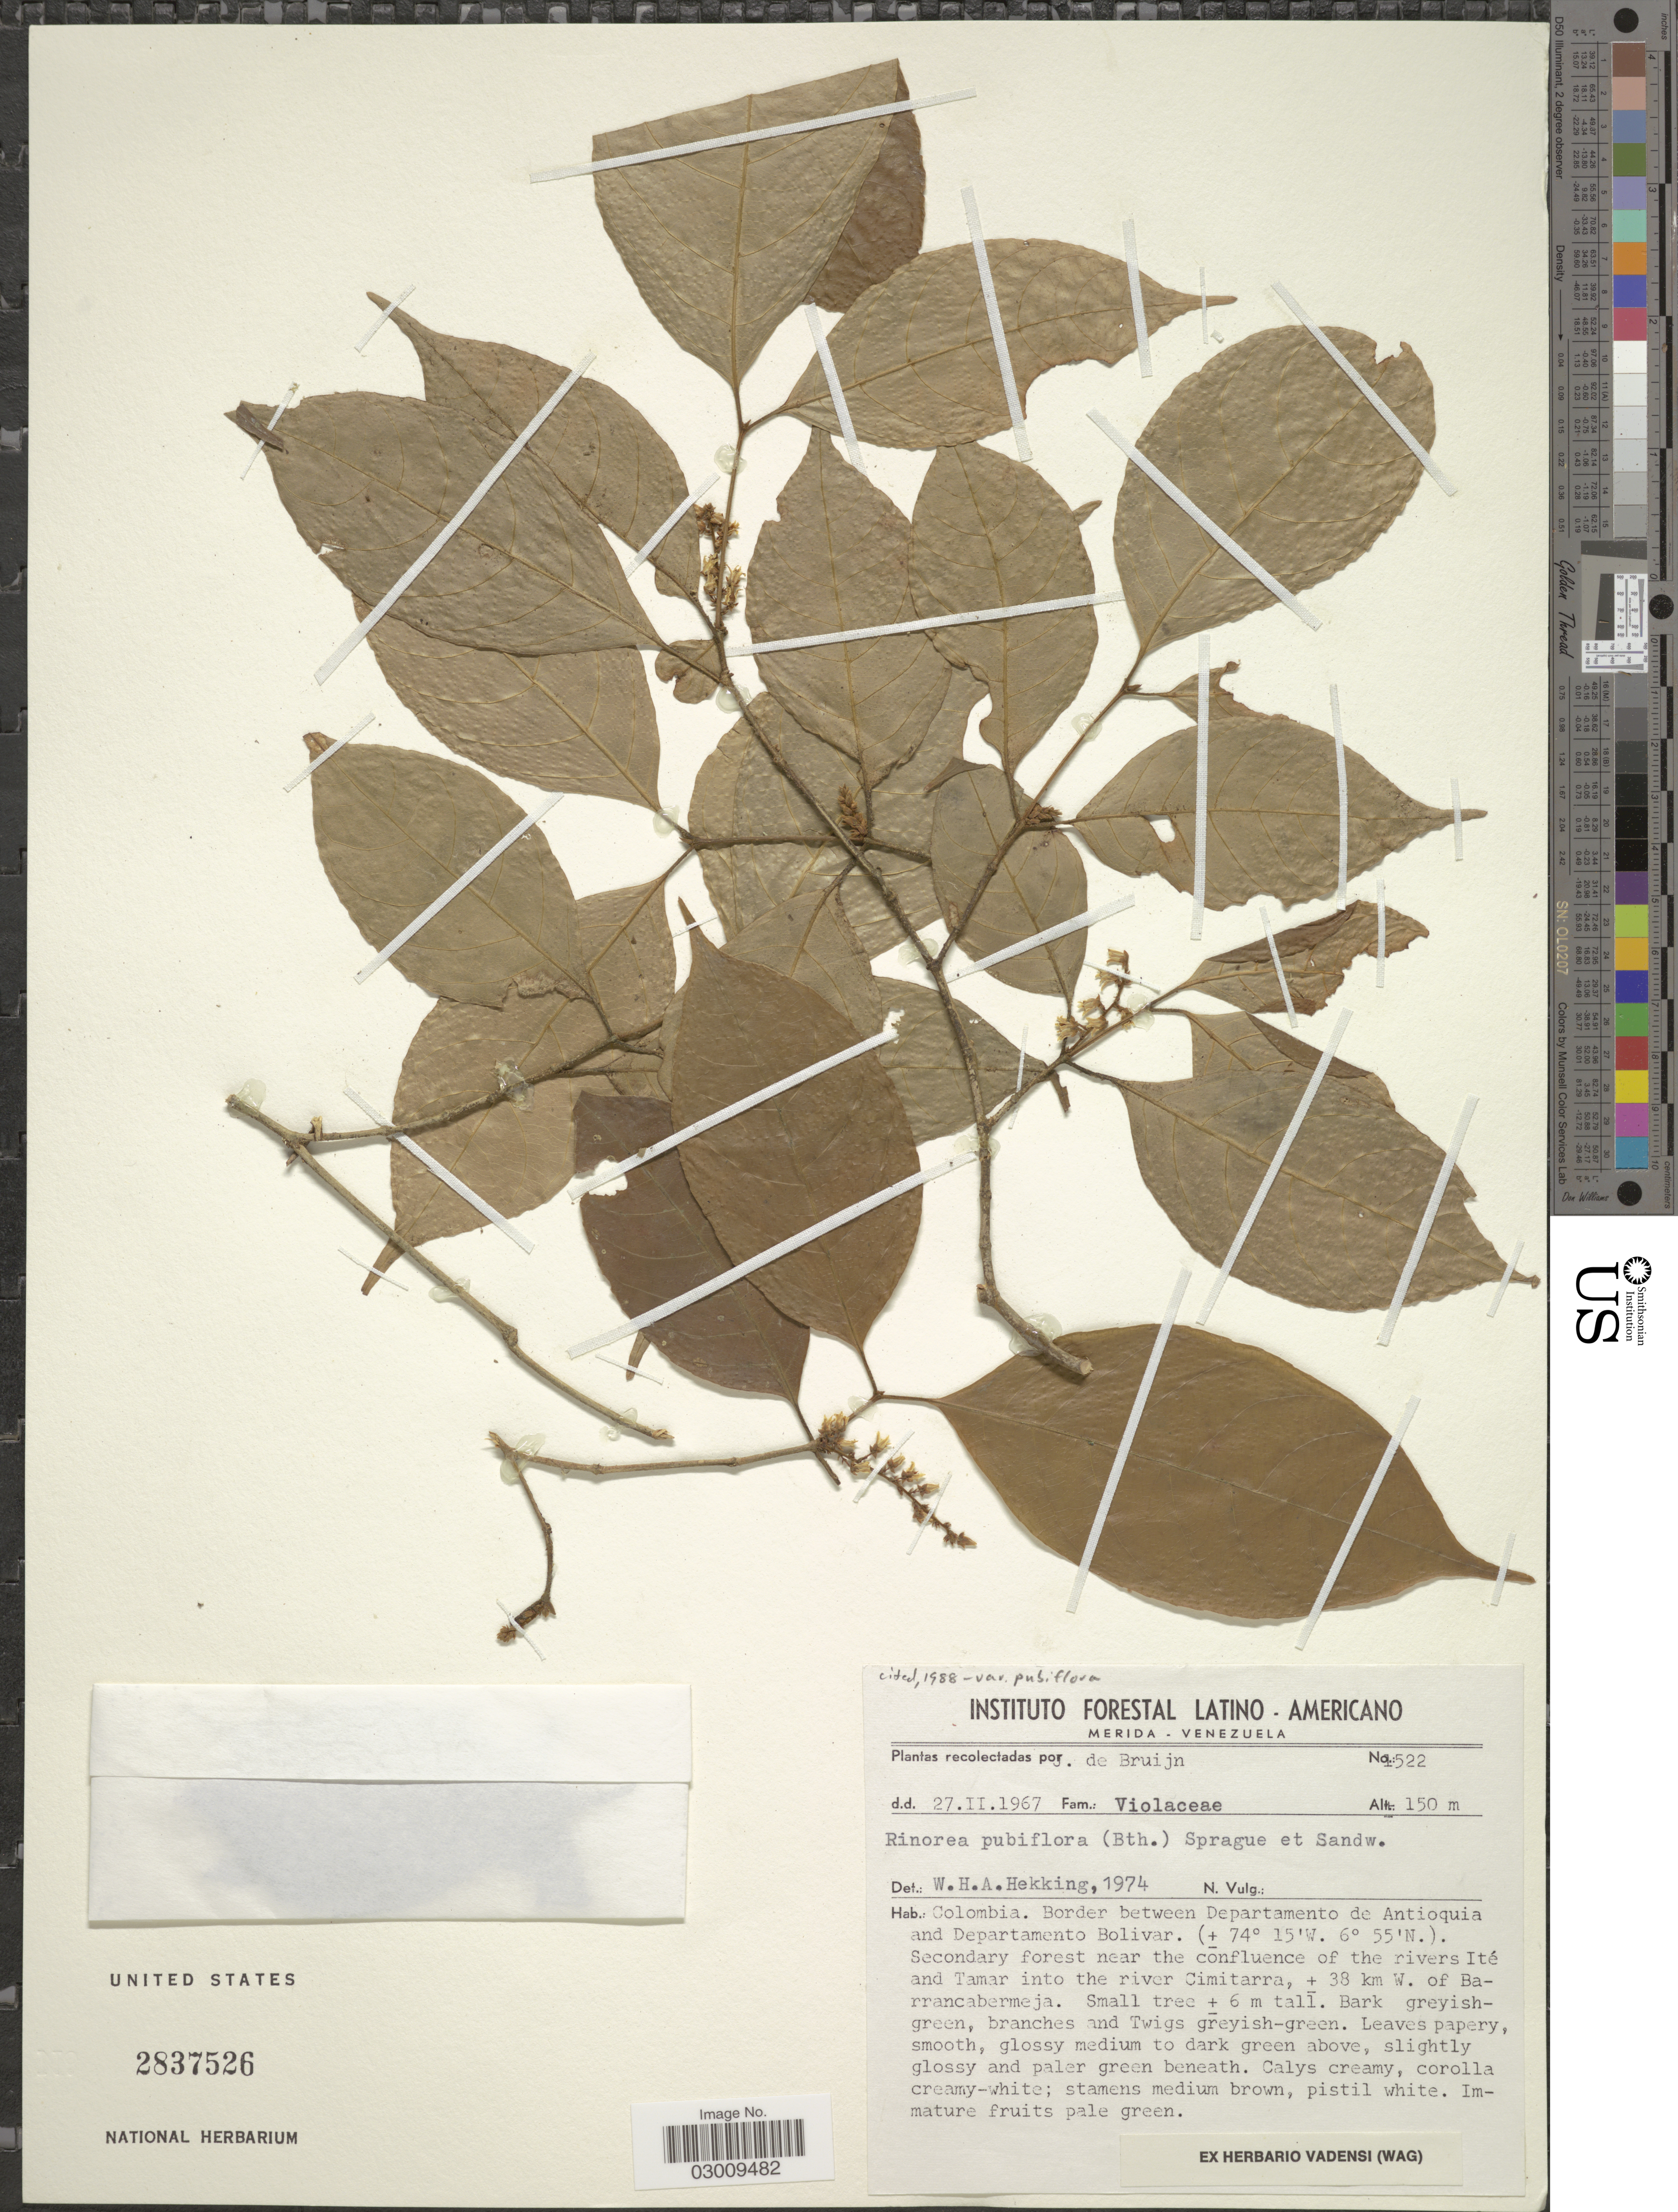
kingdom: Plantae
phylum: Tracheophyta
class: Magnoliopsida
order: Malpighiales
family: Violaceae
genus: Rinorea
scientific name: Rinorea pubiflora var. pubiflora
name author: (Benth.) Sprague & Sandwith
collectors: J. Bruijn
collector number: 1522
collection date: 1967-02-27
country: Colombia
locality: Border between Departamento de Antioquia and Departamento Bolivar. Secondary forest near the confluence of the rivers Ité and Tamar into the river Cimitarra, ± 38 km W. of Barrancabermeja.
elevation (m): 150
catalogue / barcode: US 2837526